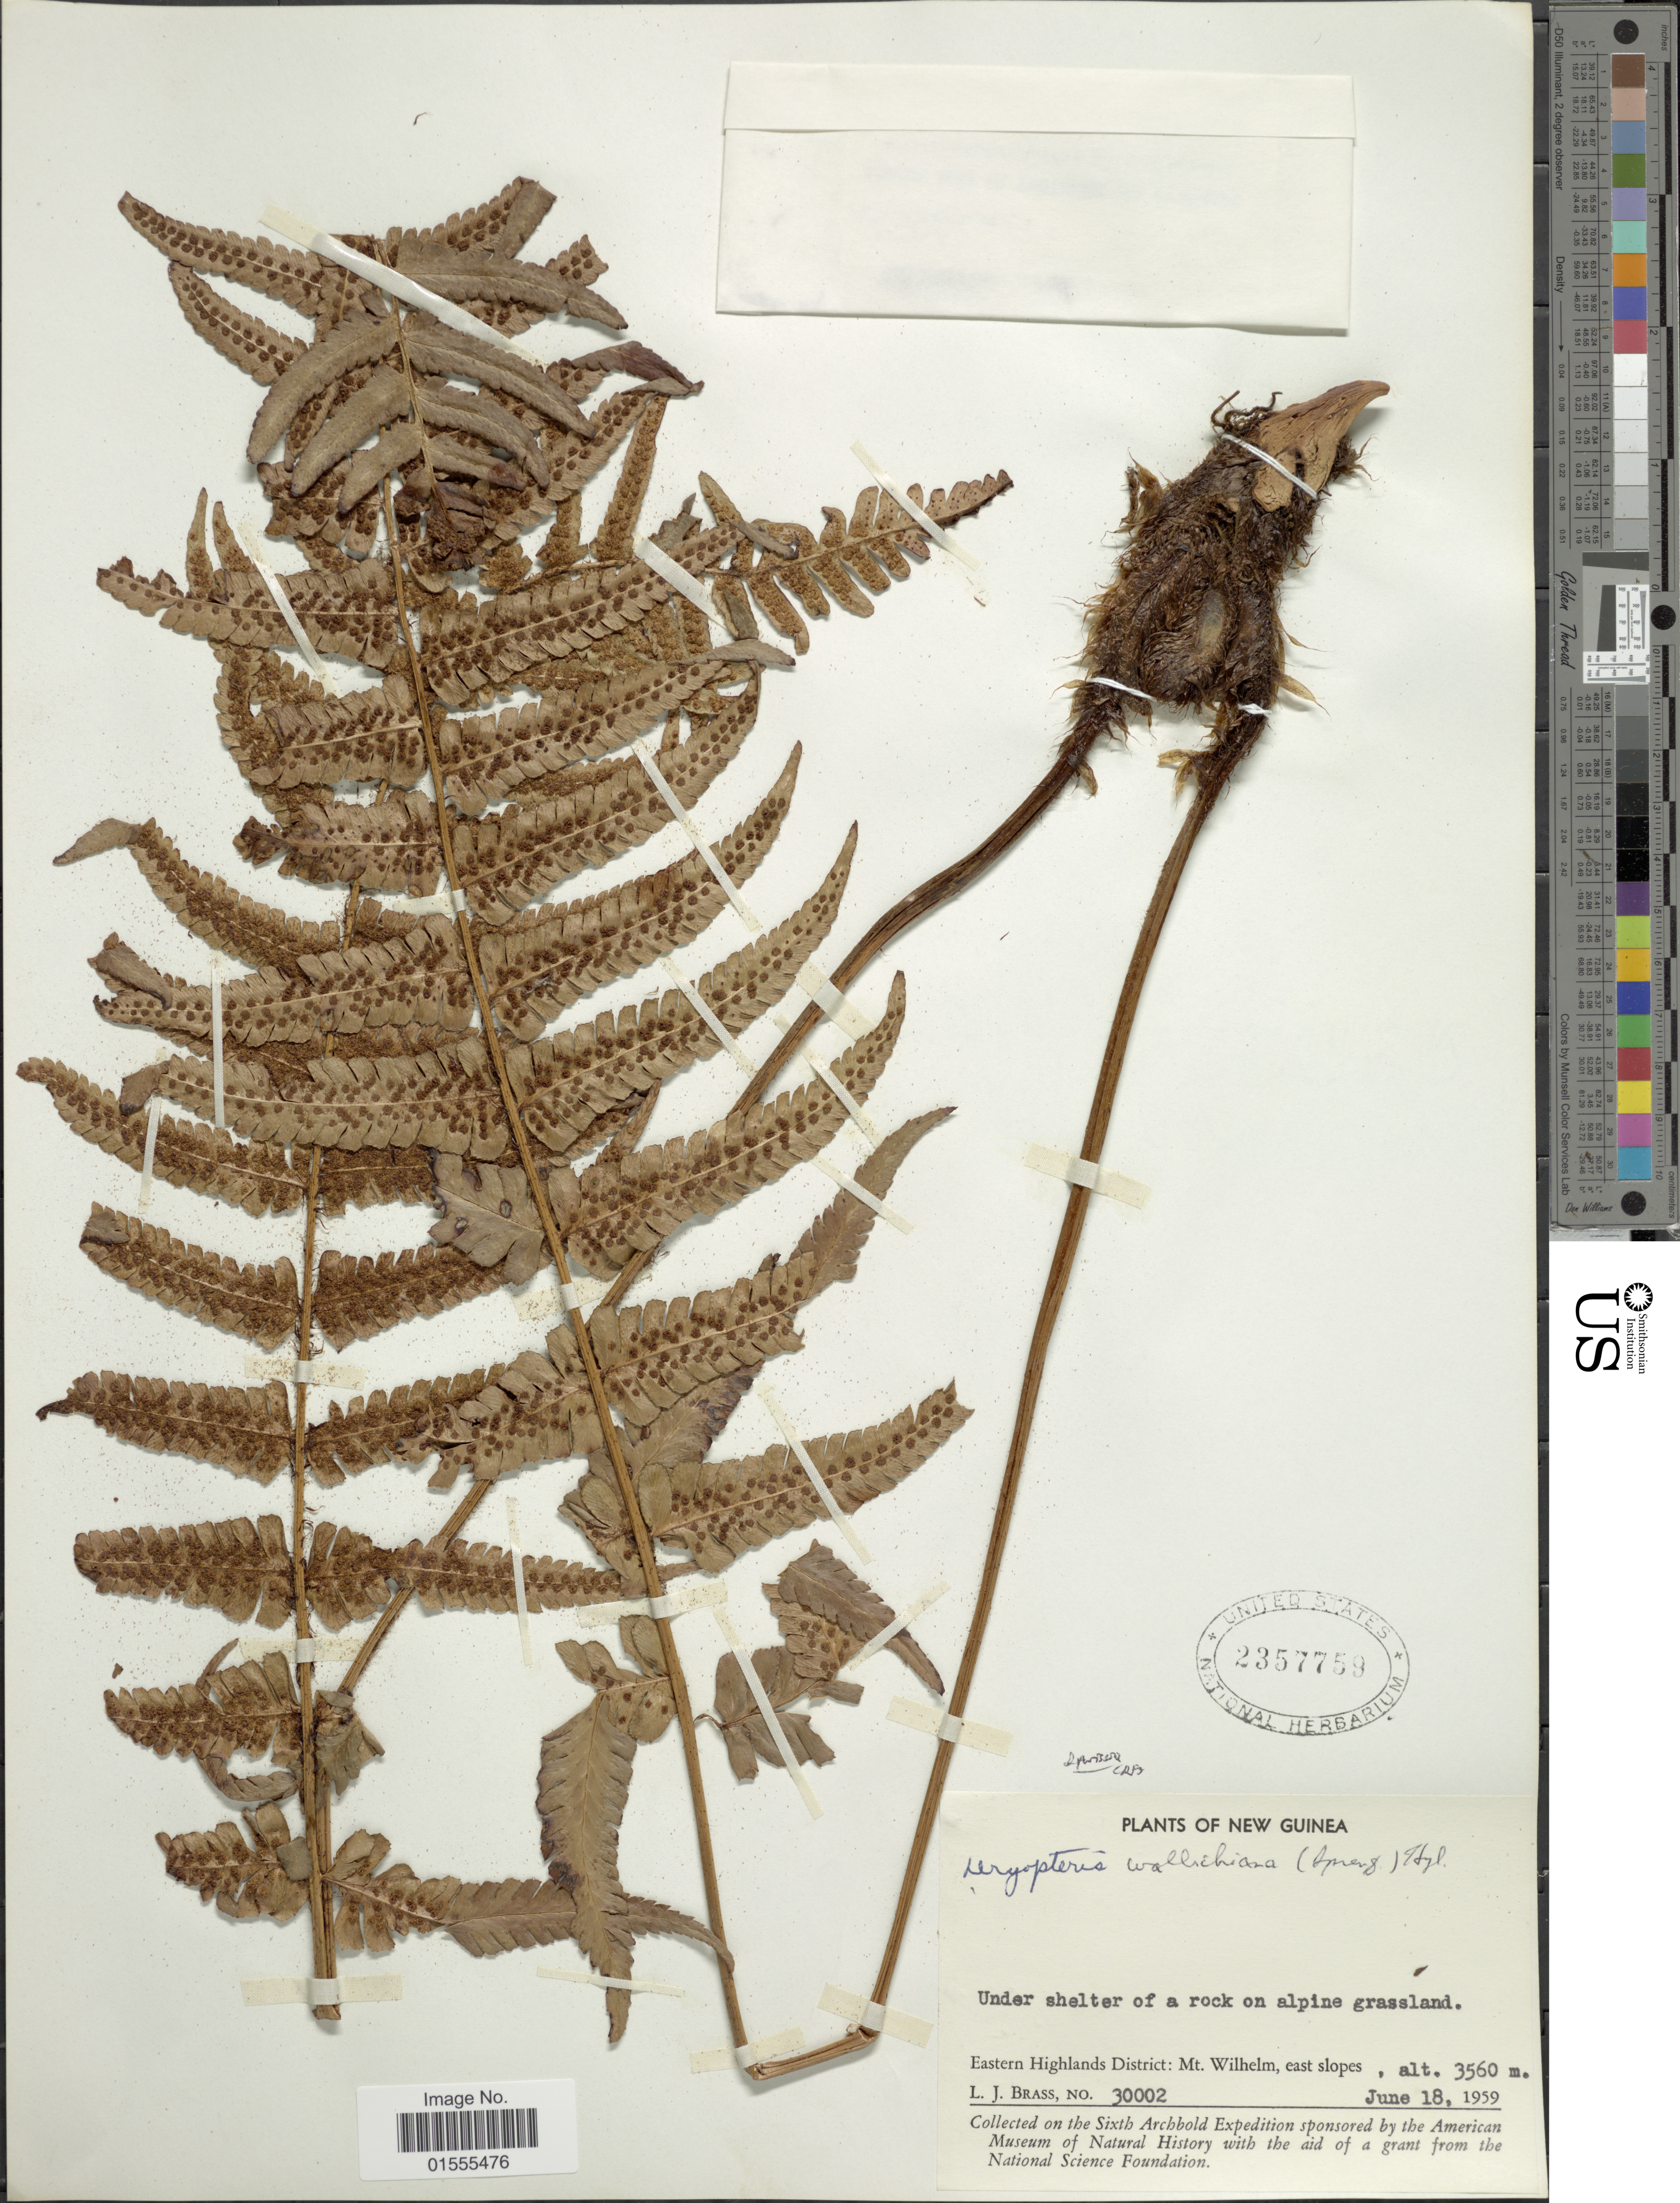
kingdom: Plantae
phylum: Tracheophyta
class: Polypodiopsida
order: Polypodiales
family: Dryopteridaceae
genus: Dryopteris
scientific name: Dryopteris wallichiana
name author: (Spreng.) Hyl.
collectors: L. J. Brass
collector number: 30002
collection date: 1959-06-18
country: Papua New Guinea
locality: New Guinea, Eastern Highlands District: Mt. Wilhelm, east slopes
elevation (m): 3560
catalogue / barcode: US 2357759